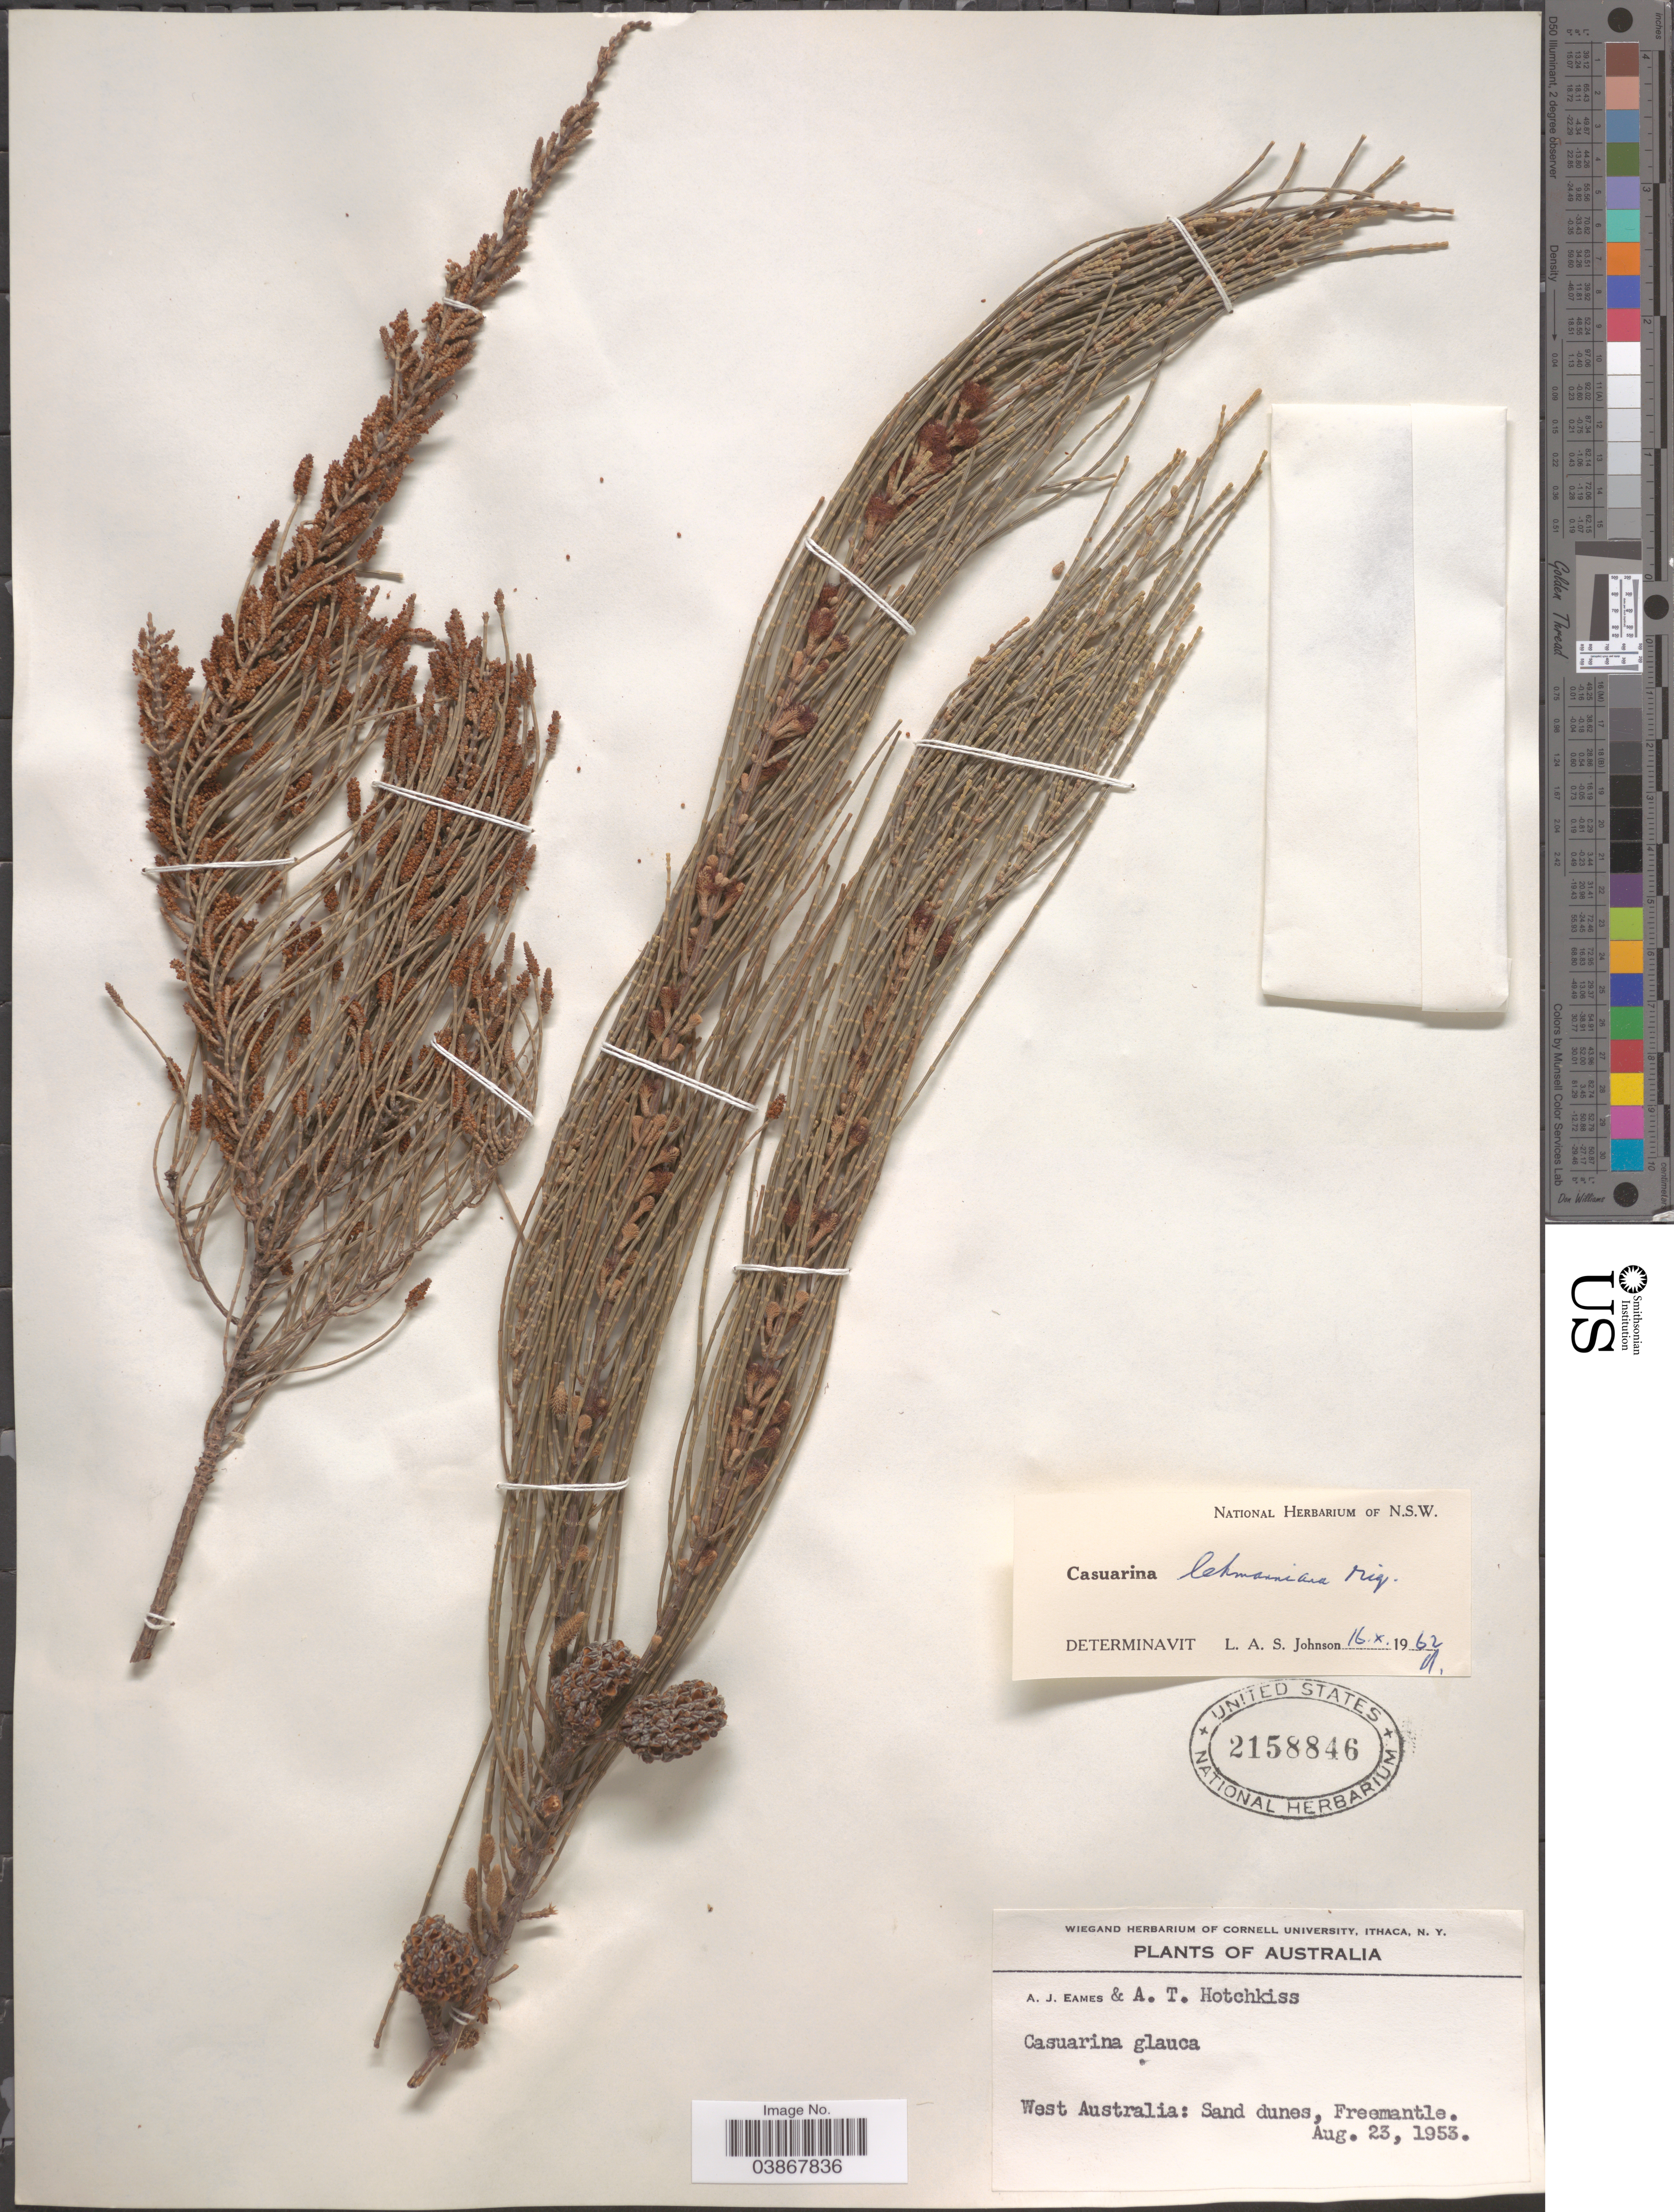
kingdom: Plantae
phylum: Tracheophyta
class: Magnoliopsida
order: Fagales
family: Casuarinaceae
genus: Casuarina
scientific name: Casuarina lehmanniana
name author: Miq.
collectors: A. J. Eames & A. Hotchkiss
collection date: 1953-08-23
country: Australia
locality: West Australia: Freemantle.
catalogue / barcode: US 2158846